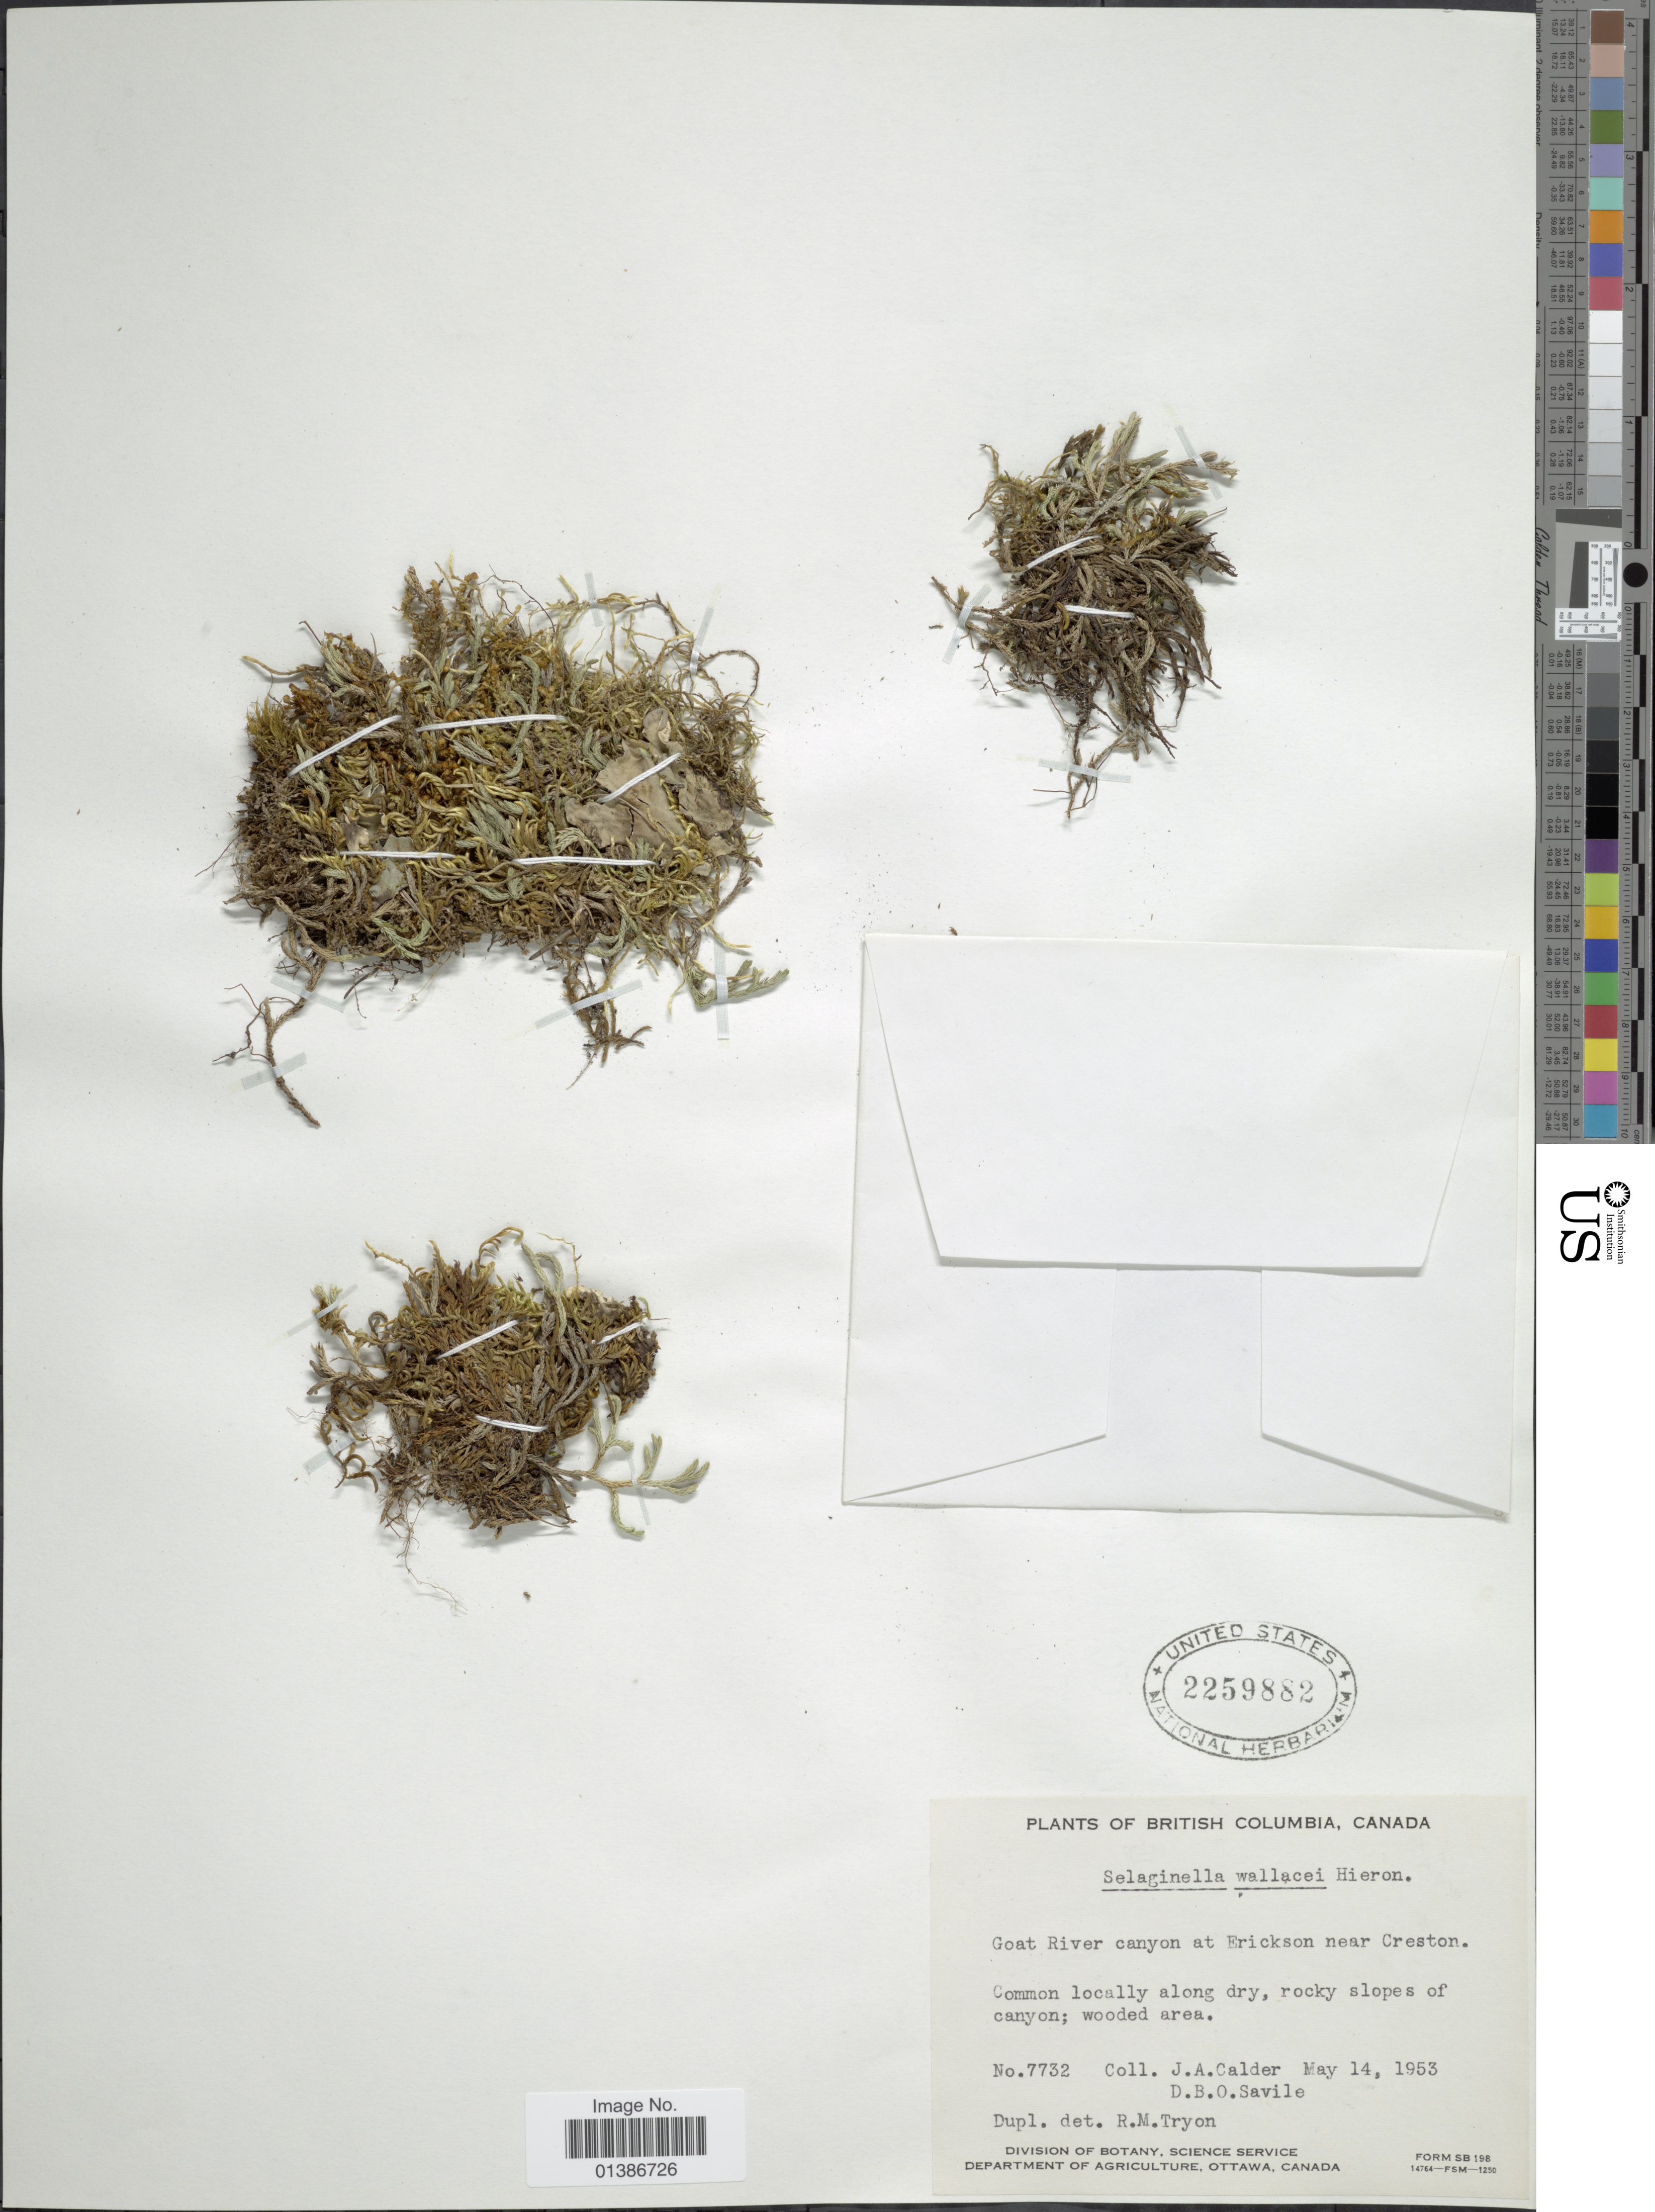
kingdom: Plantae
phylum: Tracheophyta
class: Lycopodiopsida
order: Selaginellales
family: Selaginellaceae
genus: Selaginella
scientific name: Selaginella wallacei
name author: Hieron.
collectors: J. A. Calder & D. Savile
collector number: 7732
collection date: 1953-05-14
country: Canada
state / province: British Columbia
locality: Goat River canyon at Erickson near Creston.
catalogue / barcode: US 2259882